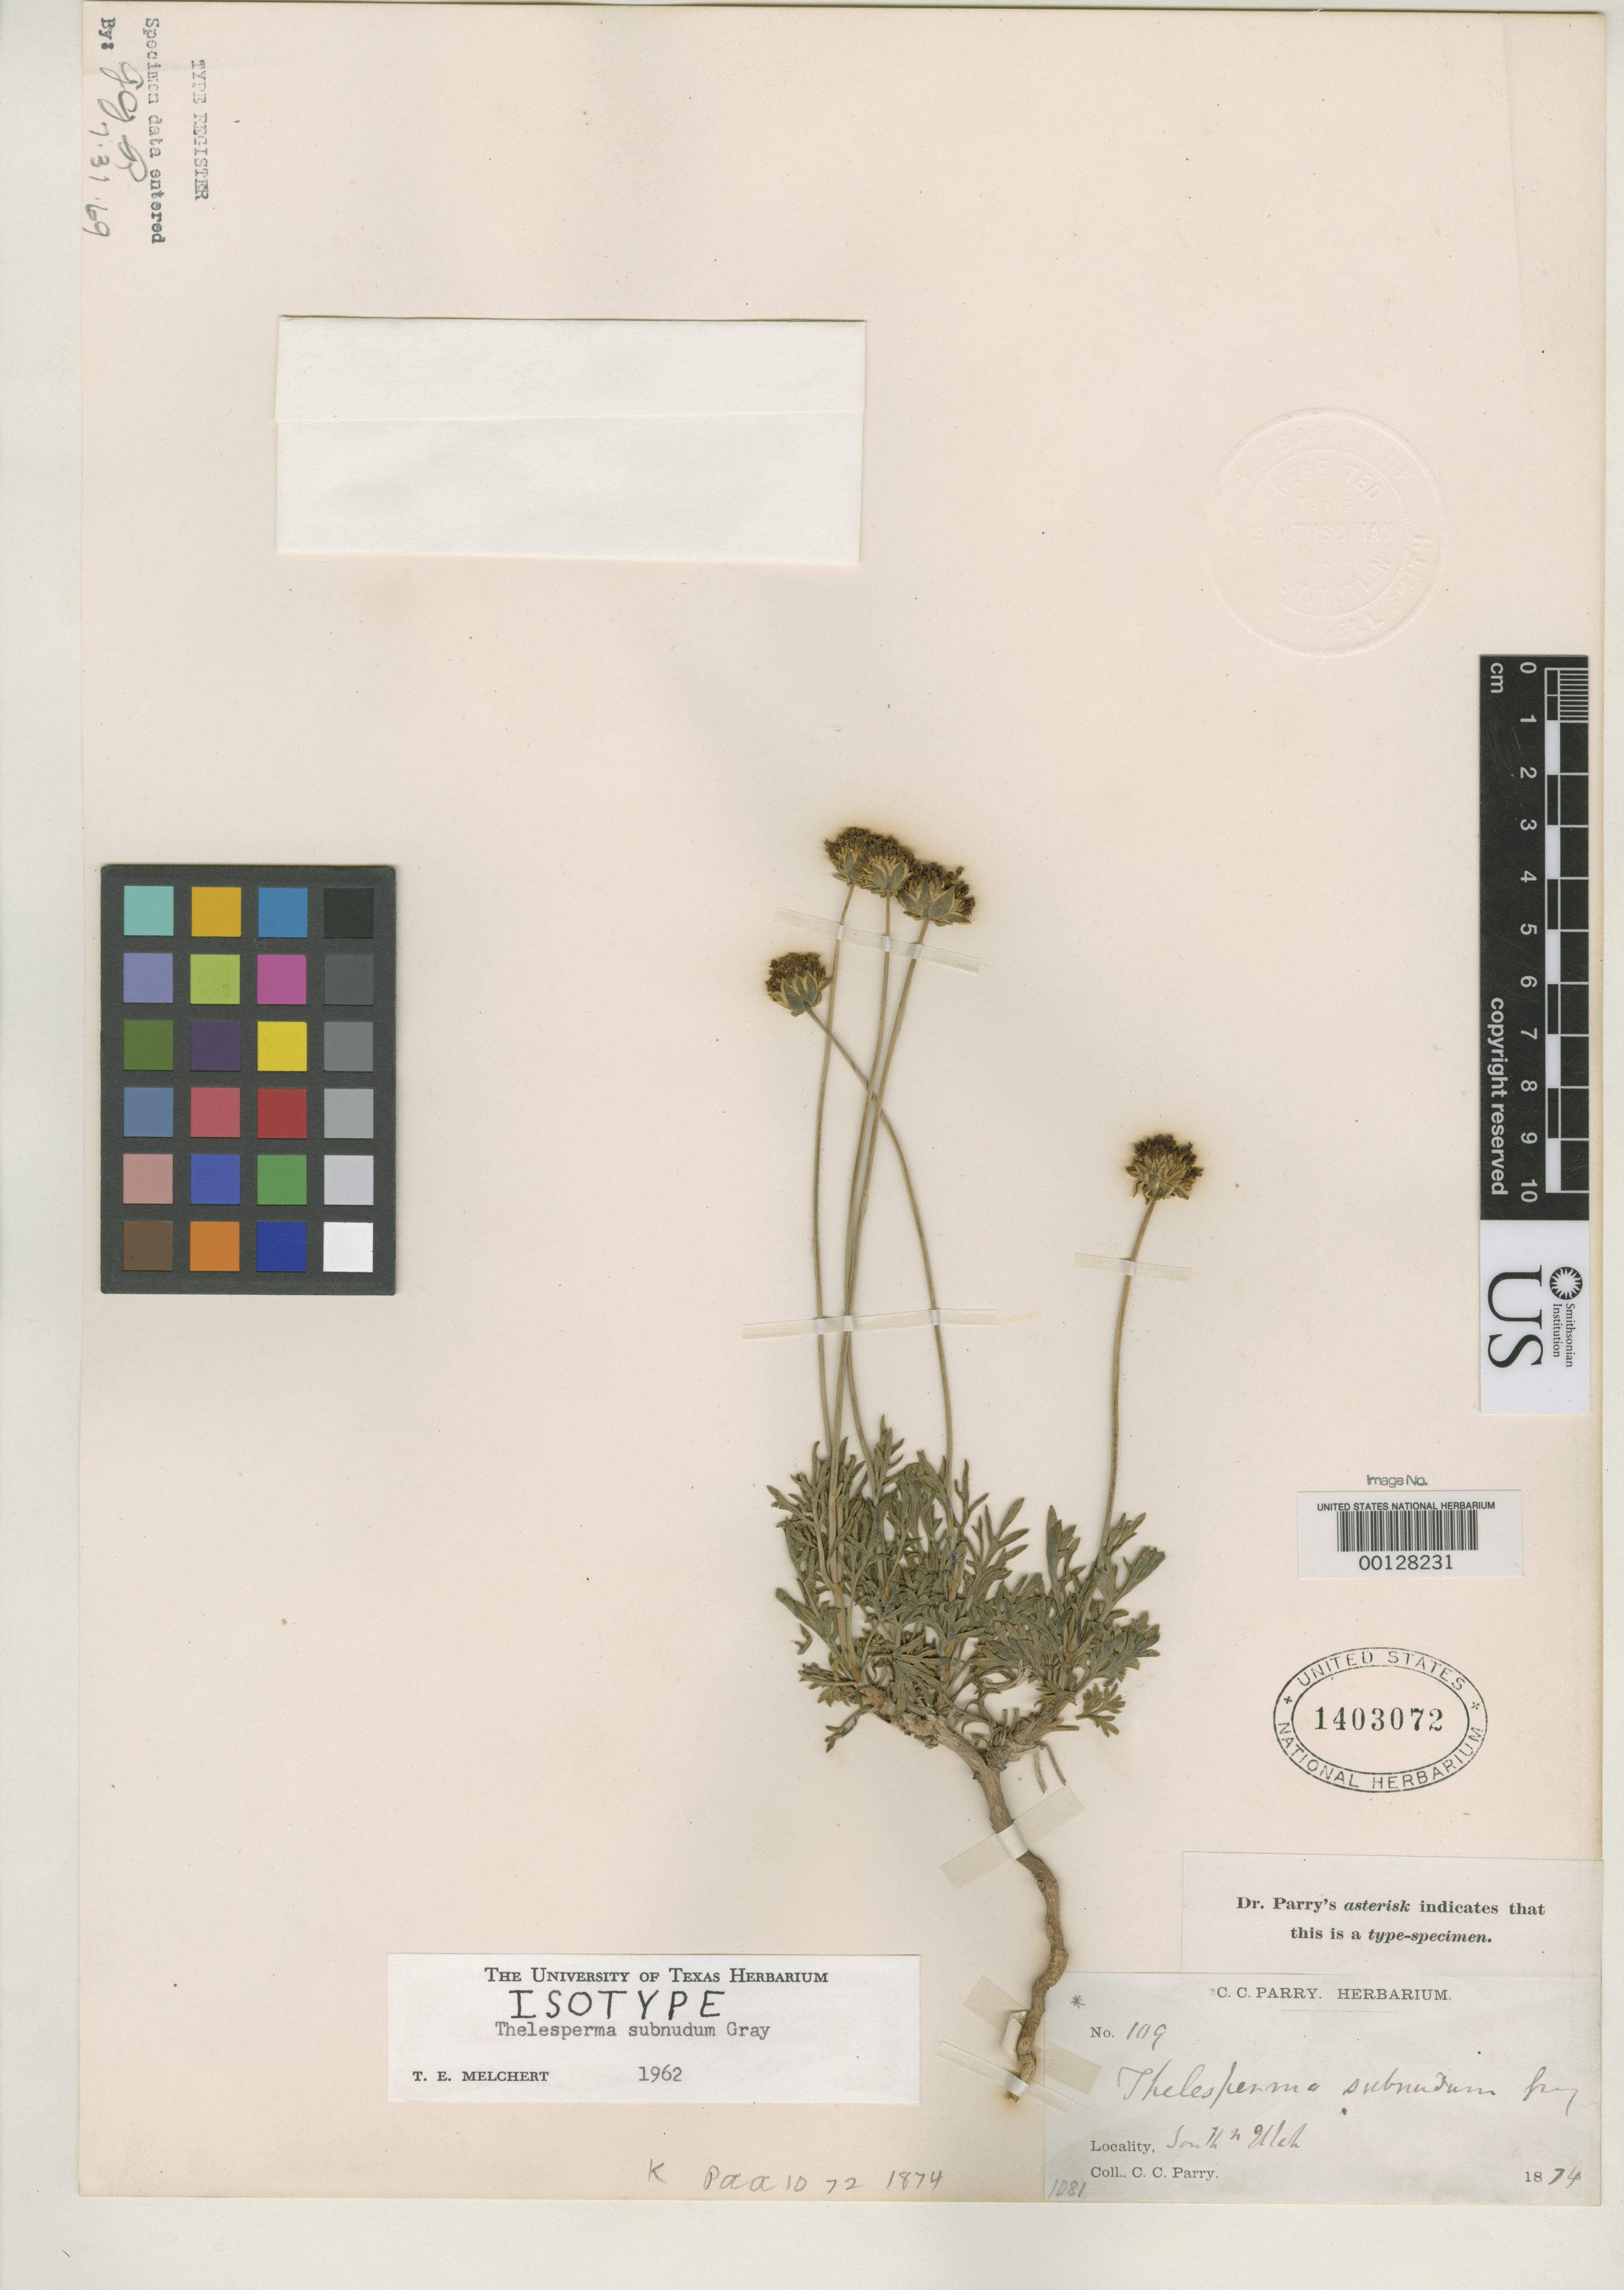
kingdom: Plantae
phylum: Tracheophyta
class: Magnoliopsida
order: Asterales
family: Asteraceae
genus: Thelesperma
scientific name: Thelesperma subnudum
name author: A. Gray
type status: Isotype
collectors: C. C. Parry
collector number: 109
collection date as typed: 1874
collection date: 1874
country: United States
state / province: Utah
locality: Southern Utah, St. George.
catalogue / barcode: US 1403072